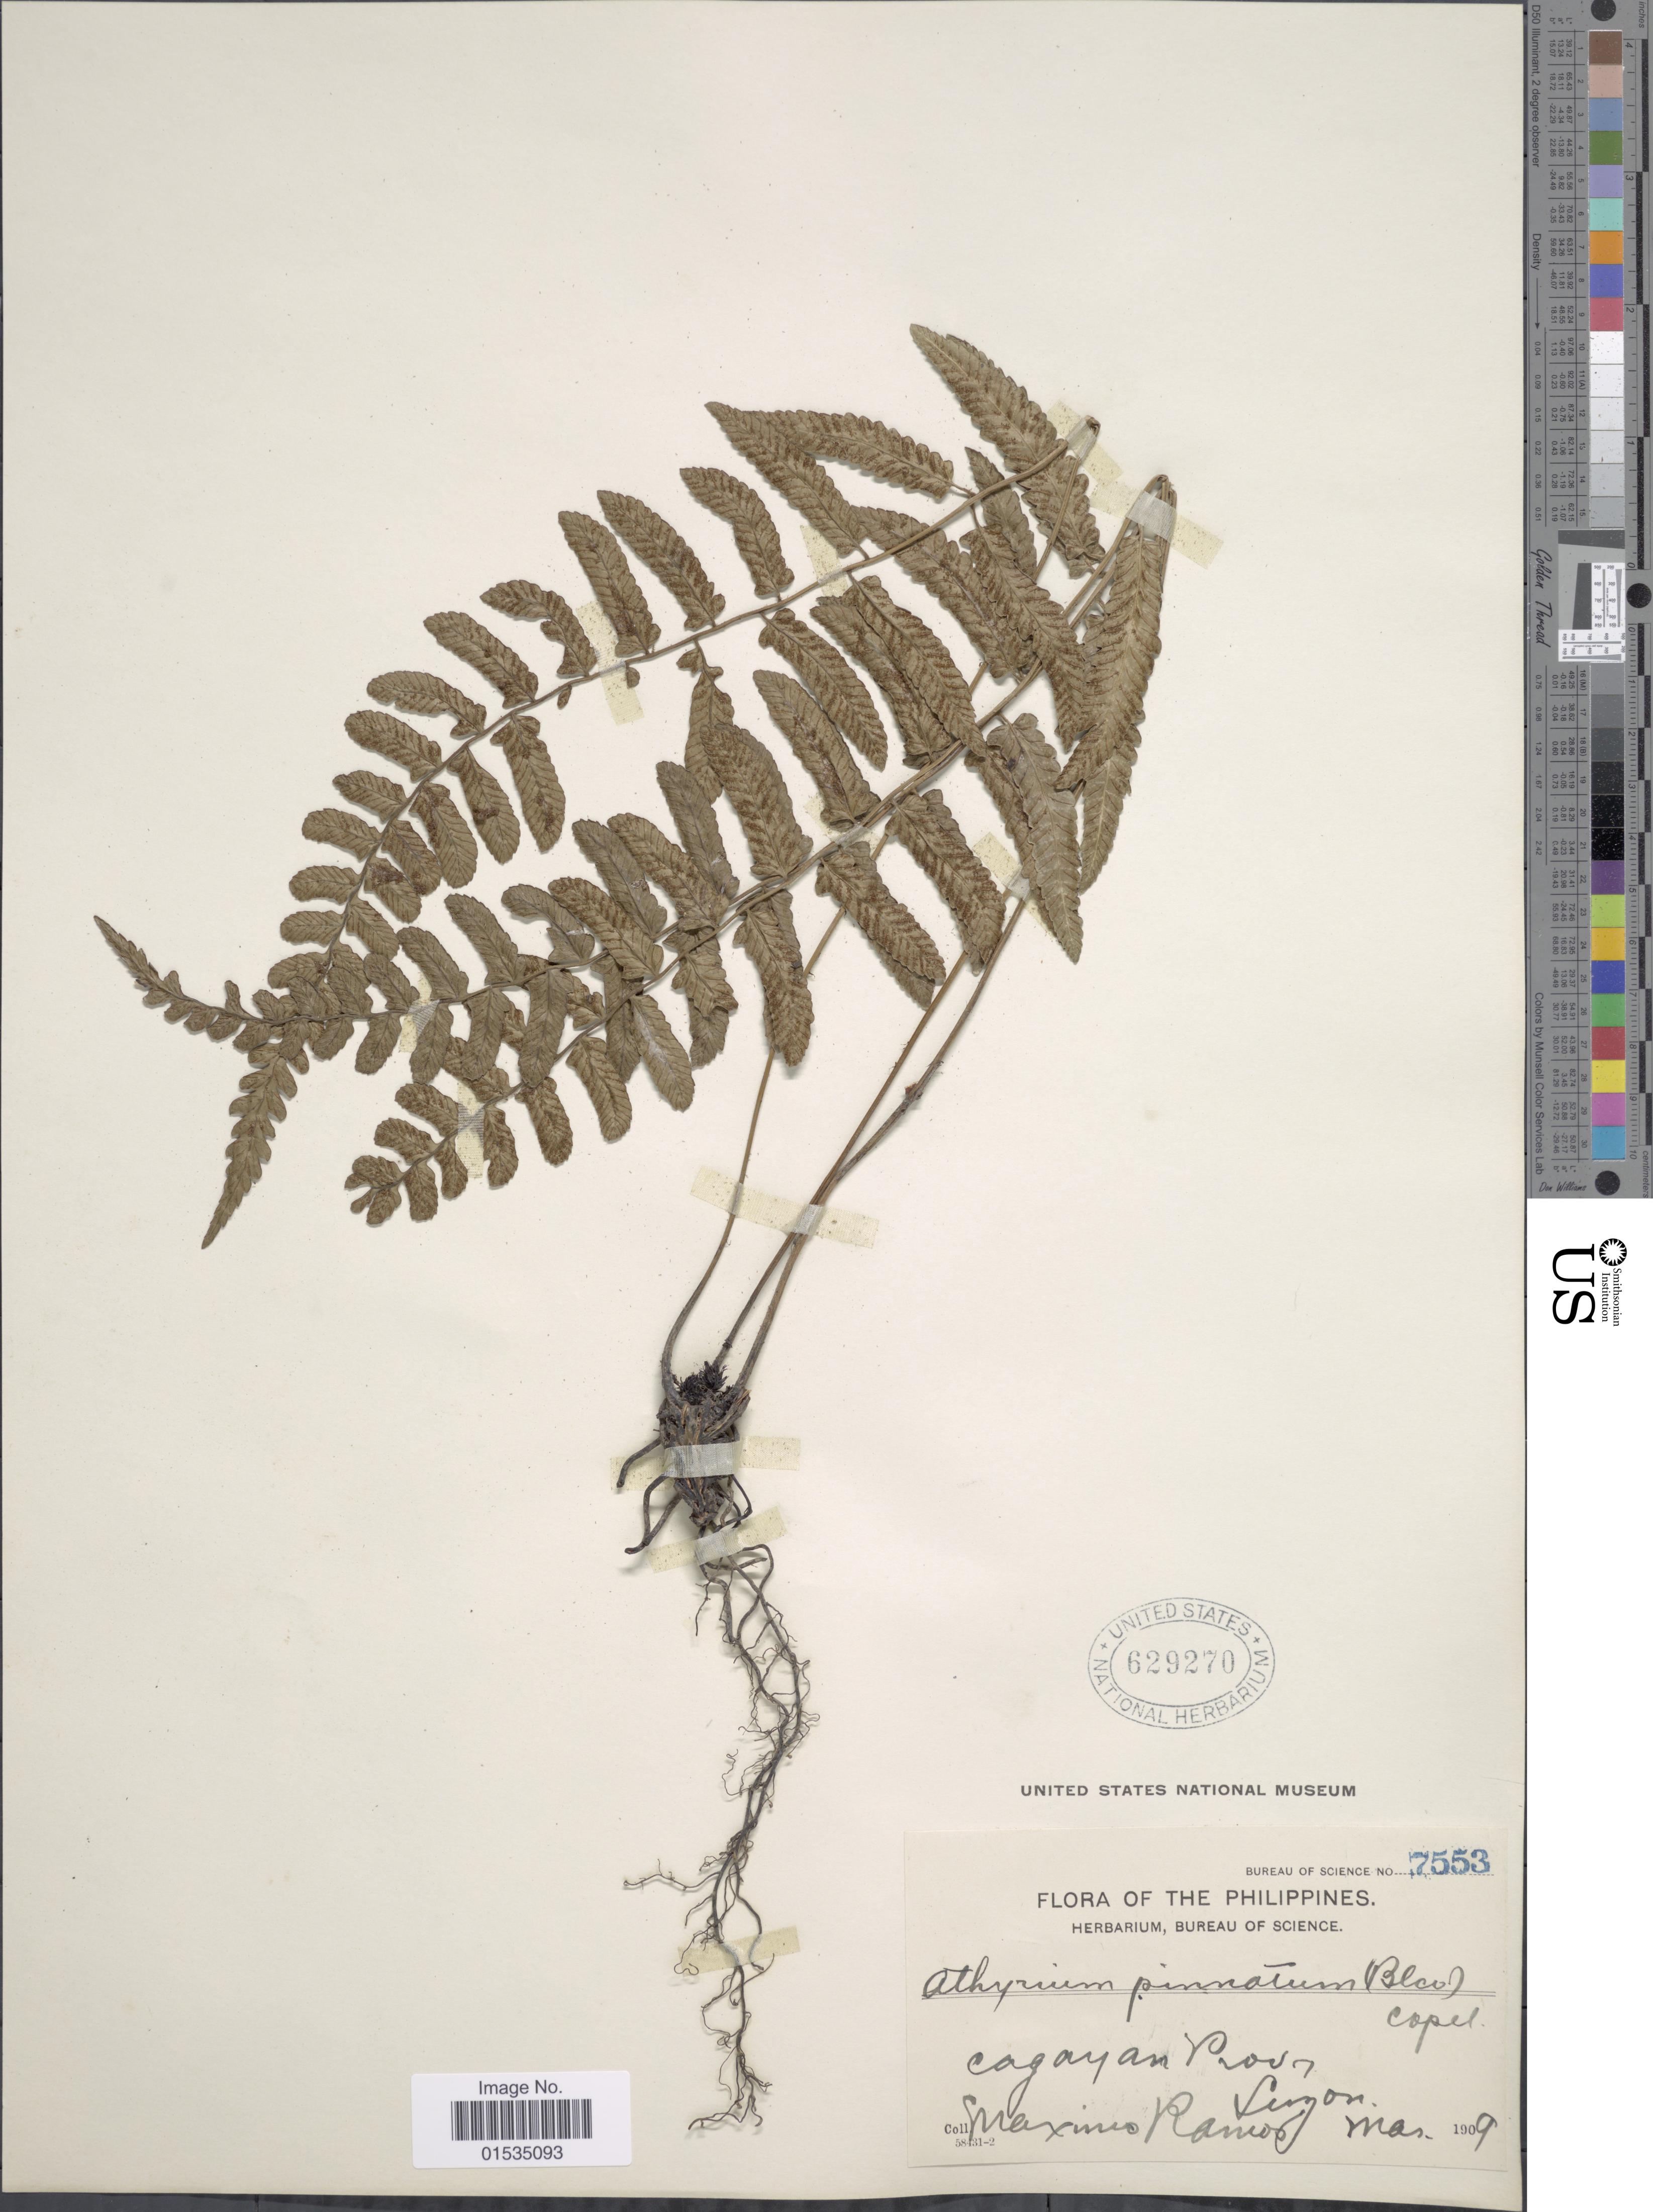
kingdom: Plantae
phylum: Tracheophyta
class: Polypodiopsida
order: Polypodiales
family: Athyriaceae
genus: Diplazium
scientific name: Diplazium petiolare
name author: C. Presl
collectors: M. Ramos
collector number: Bureau of Science 7553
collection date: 1909-05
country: Philippines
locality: Cagayan Prov., Luzon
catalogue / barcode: US 629270